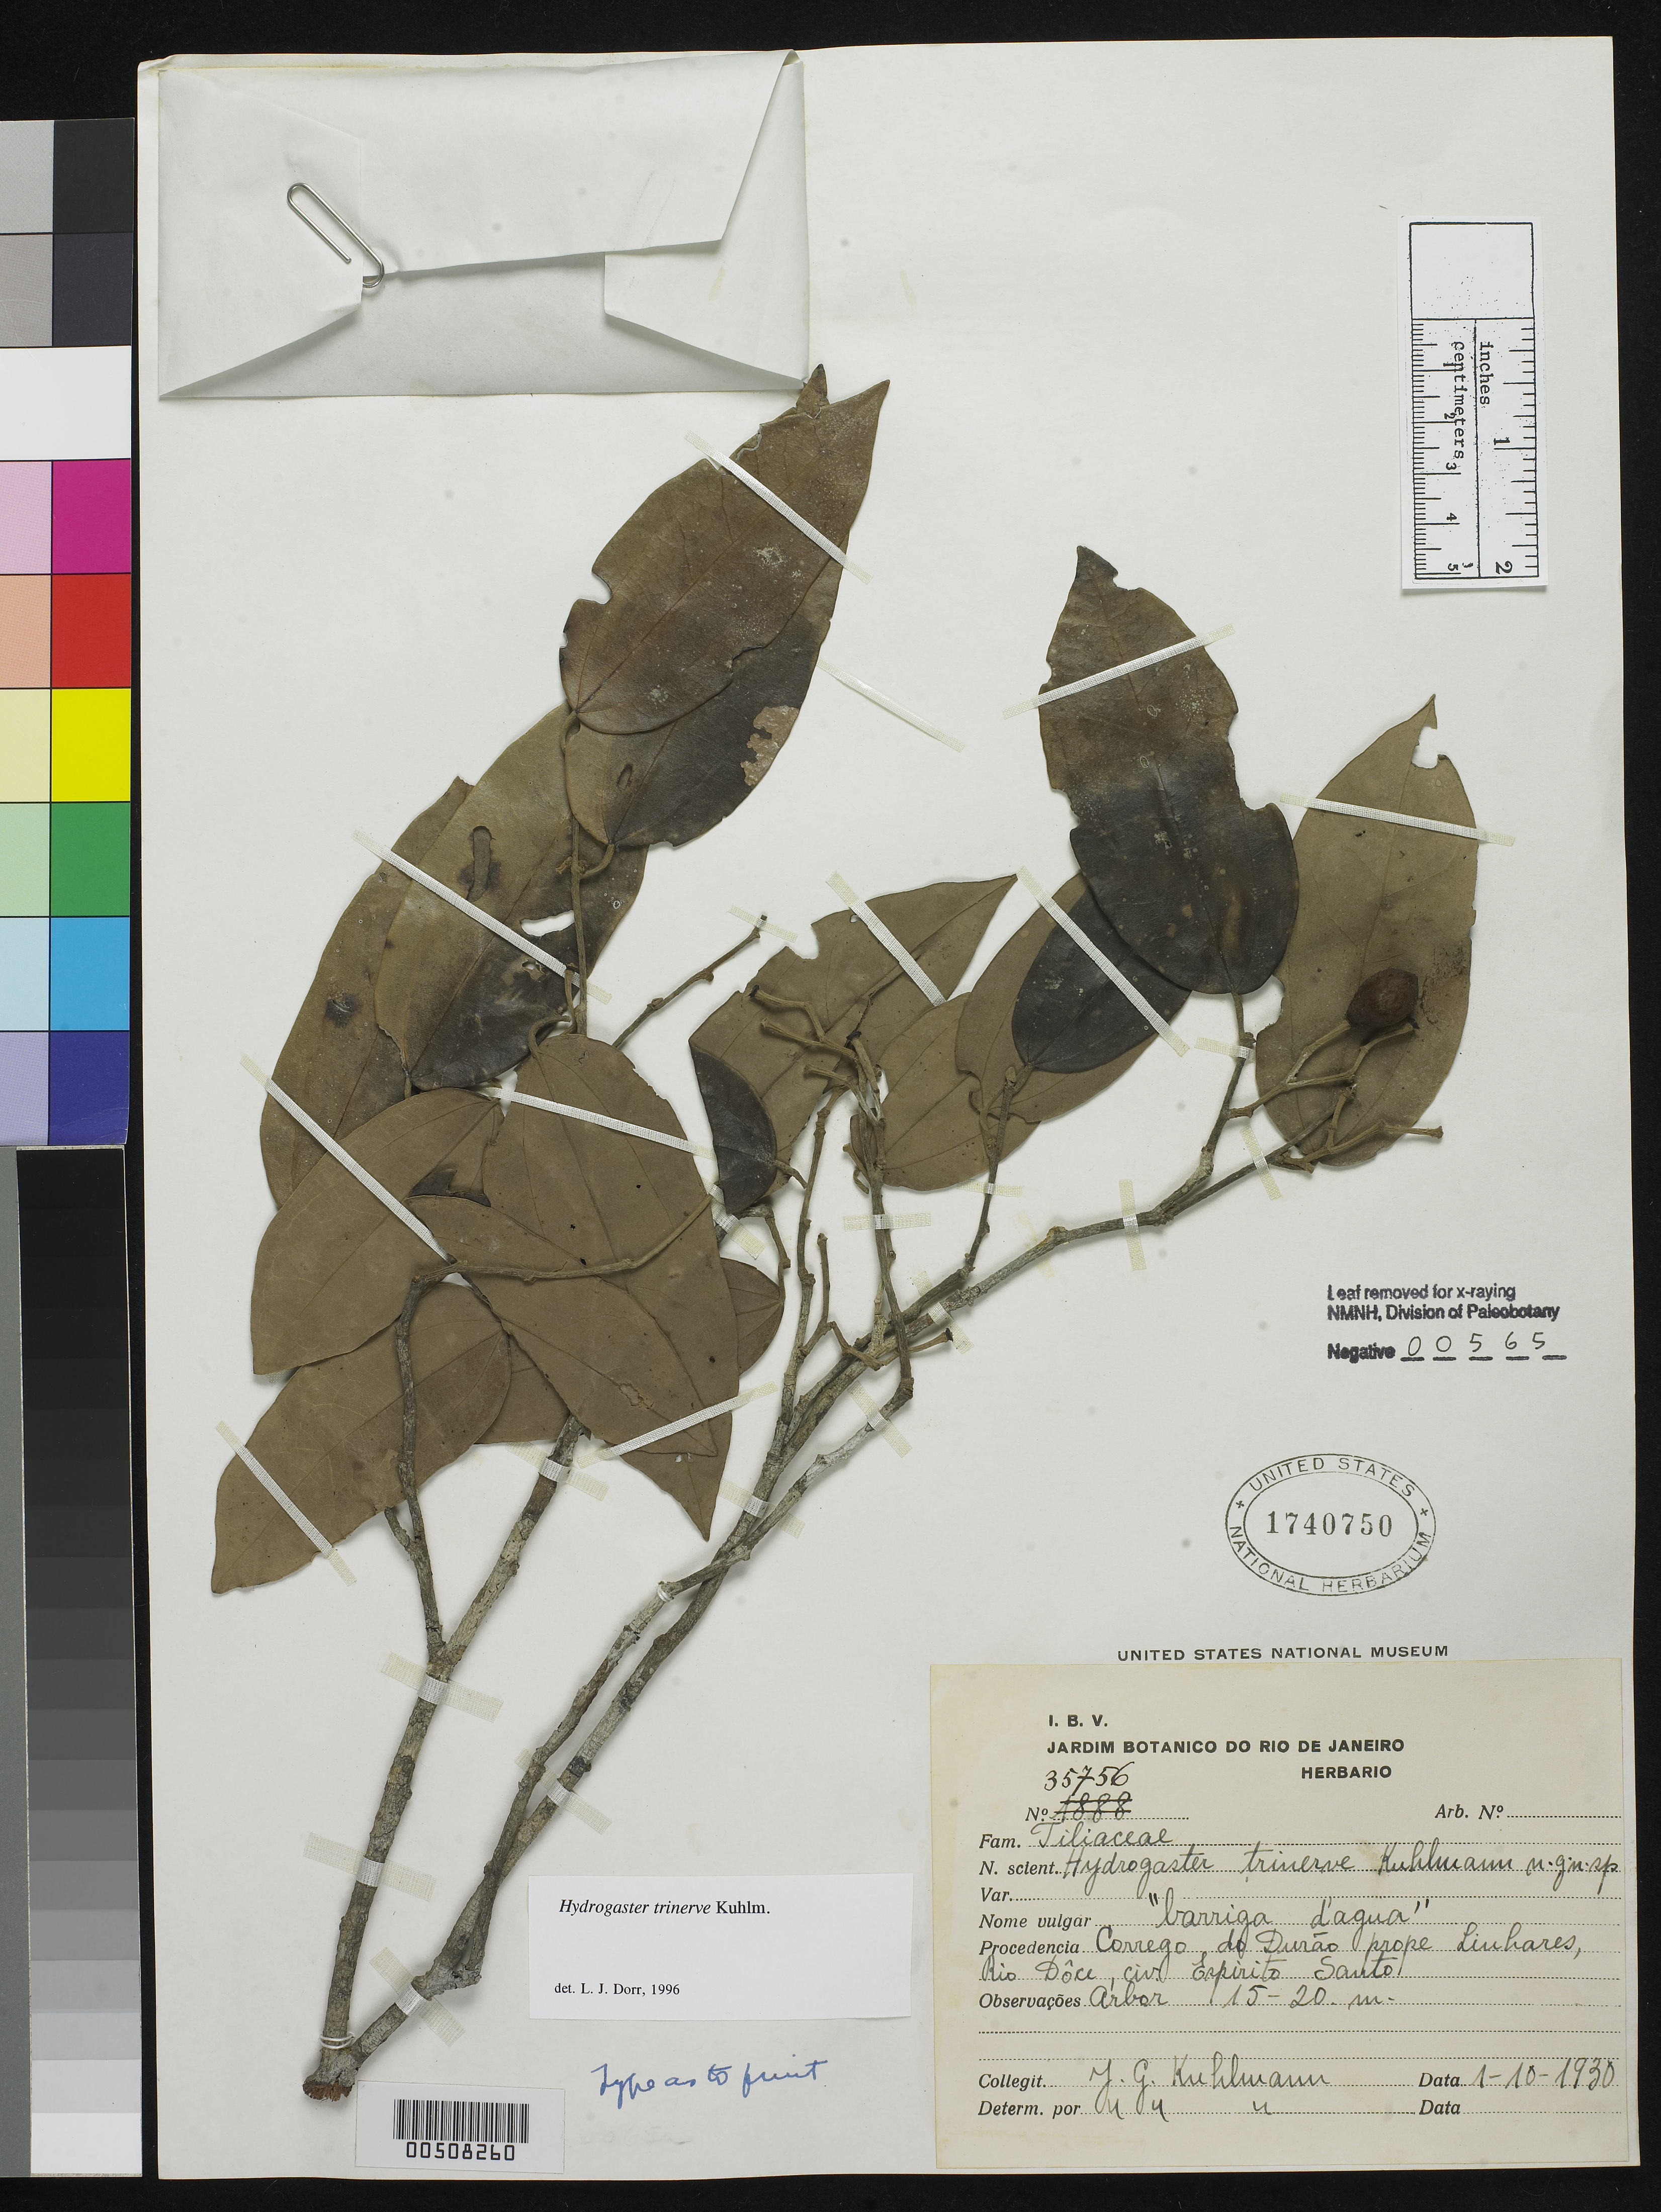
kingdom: Plantae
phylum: Tracheophyta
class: Magnoliopsida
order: Malvales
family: Malvaceae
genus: Hydrogaster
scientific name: Hydrogaster trinervis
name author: Kuhlm.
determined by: Dorr, L. J., (BOT), Smithsonian Institution - National Museum of Natural History (UNITED STATES)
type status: Isosyntype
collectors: J. G. Kuhlmann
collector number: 35756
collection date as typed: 01 Oct 1930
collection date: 1930-10-01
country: Brazil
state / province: Espírito Santo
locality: Corrego do Durão prope Linhares, Rio Dôce, civ. Espirito Santo.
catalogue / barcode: US 1740750